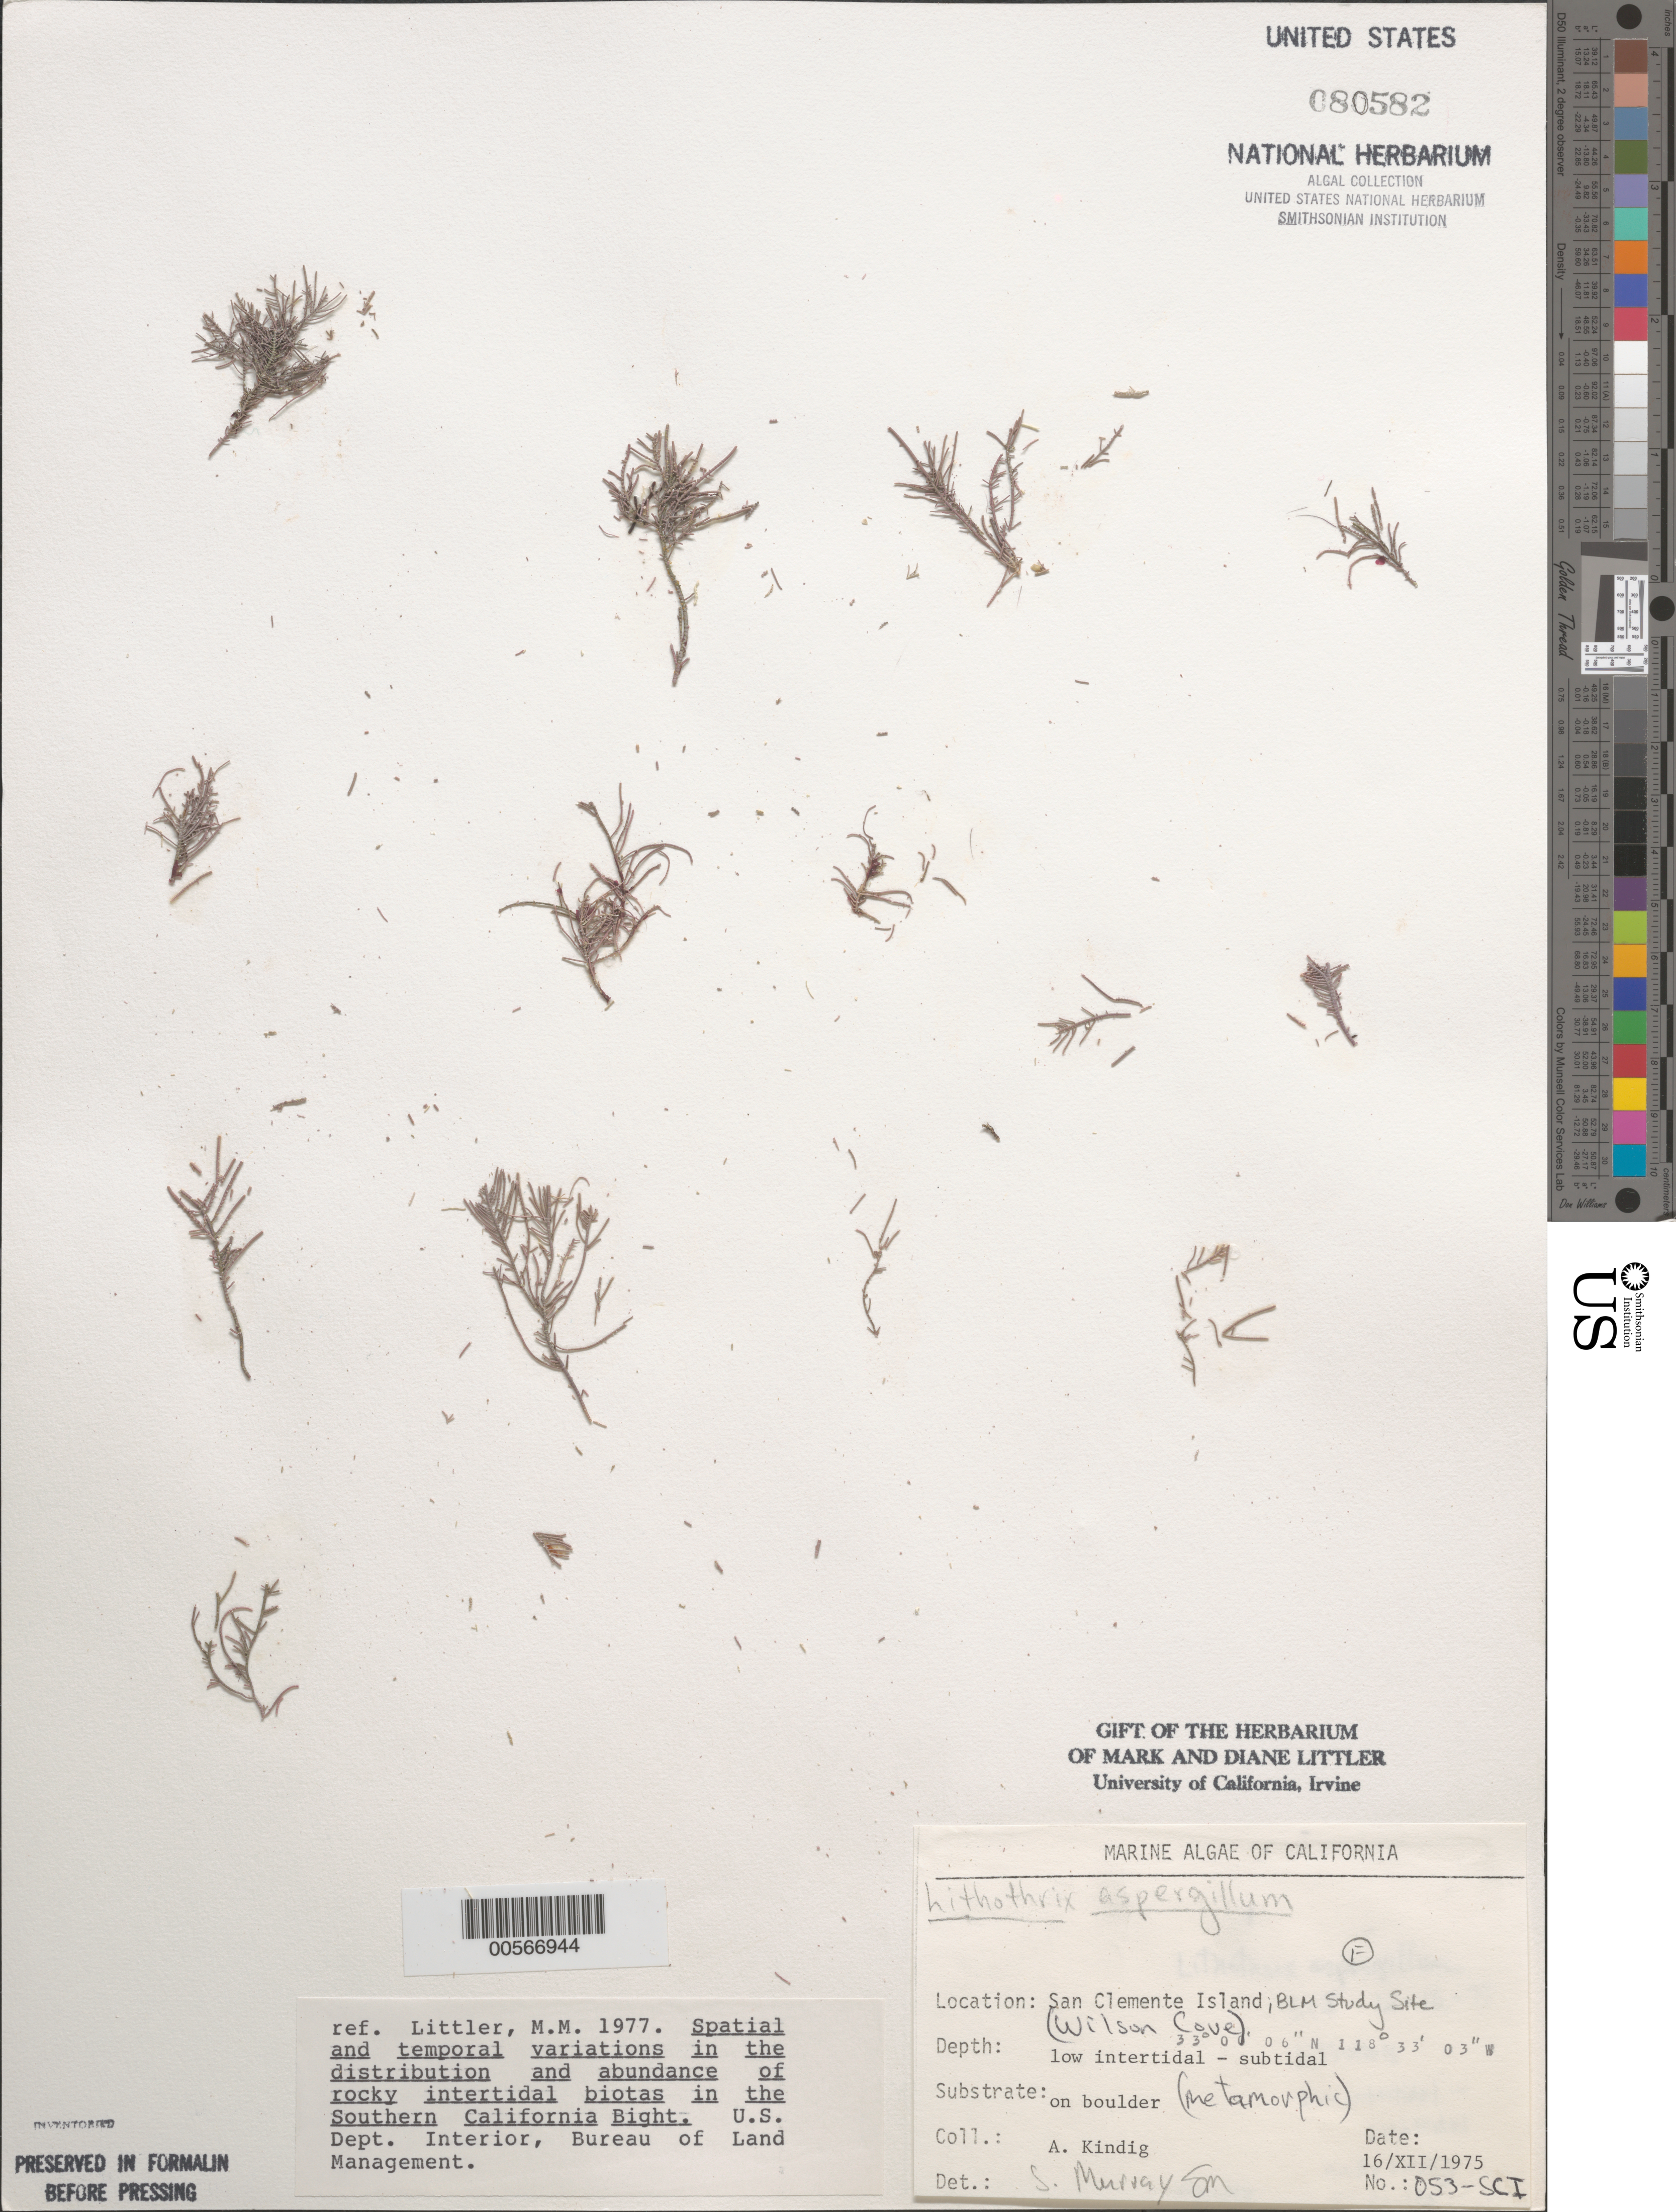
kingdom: Plantae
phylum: Rhodophyta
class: Florideophyceae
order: Corallinales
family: Lithophyllaceae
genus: Lithothrix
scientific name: Lithothrix aspergillum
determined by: Murray, S. N.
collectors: A. Kindig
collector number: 053-sci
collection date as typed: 16 Dec 1975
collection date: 1975-12-16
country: United States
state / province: California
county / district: Los Angeles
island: San Clemente Island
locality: Wilson Cove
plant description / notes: BLM-SOCALBIGHT Rocky Intertidal Survey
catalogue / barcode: US 80582